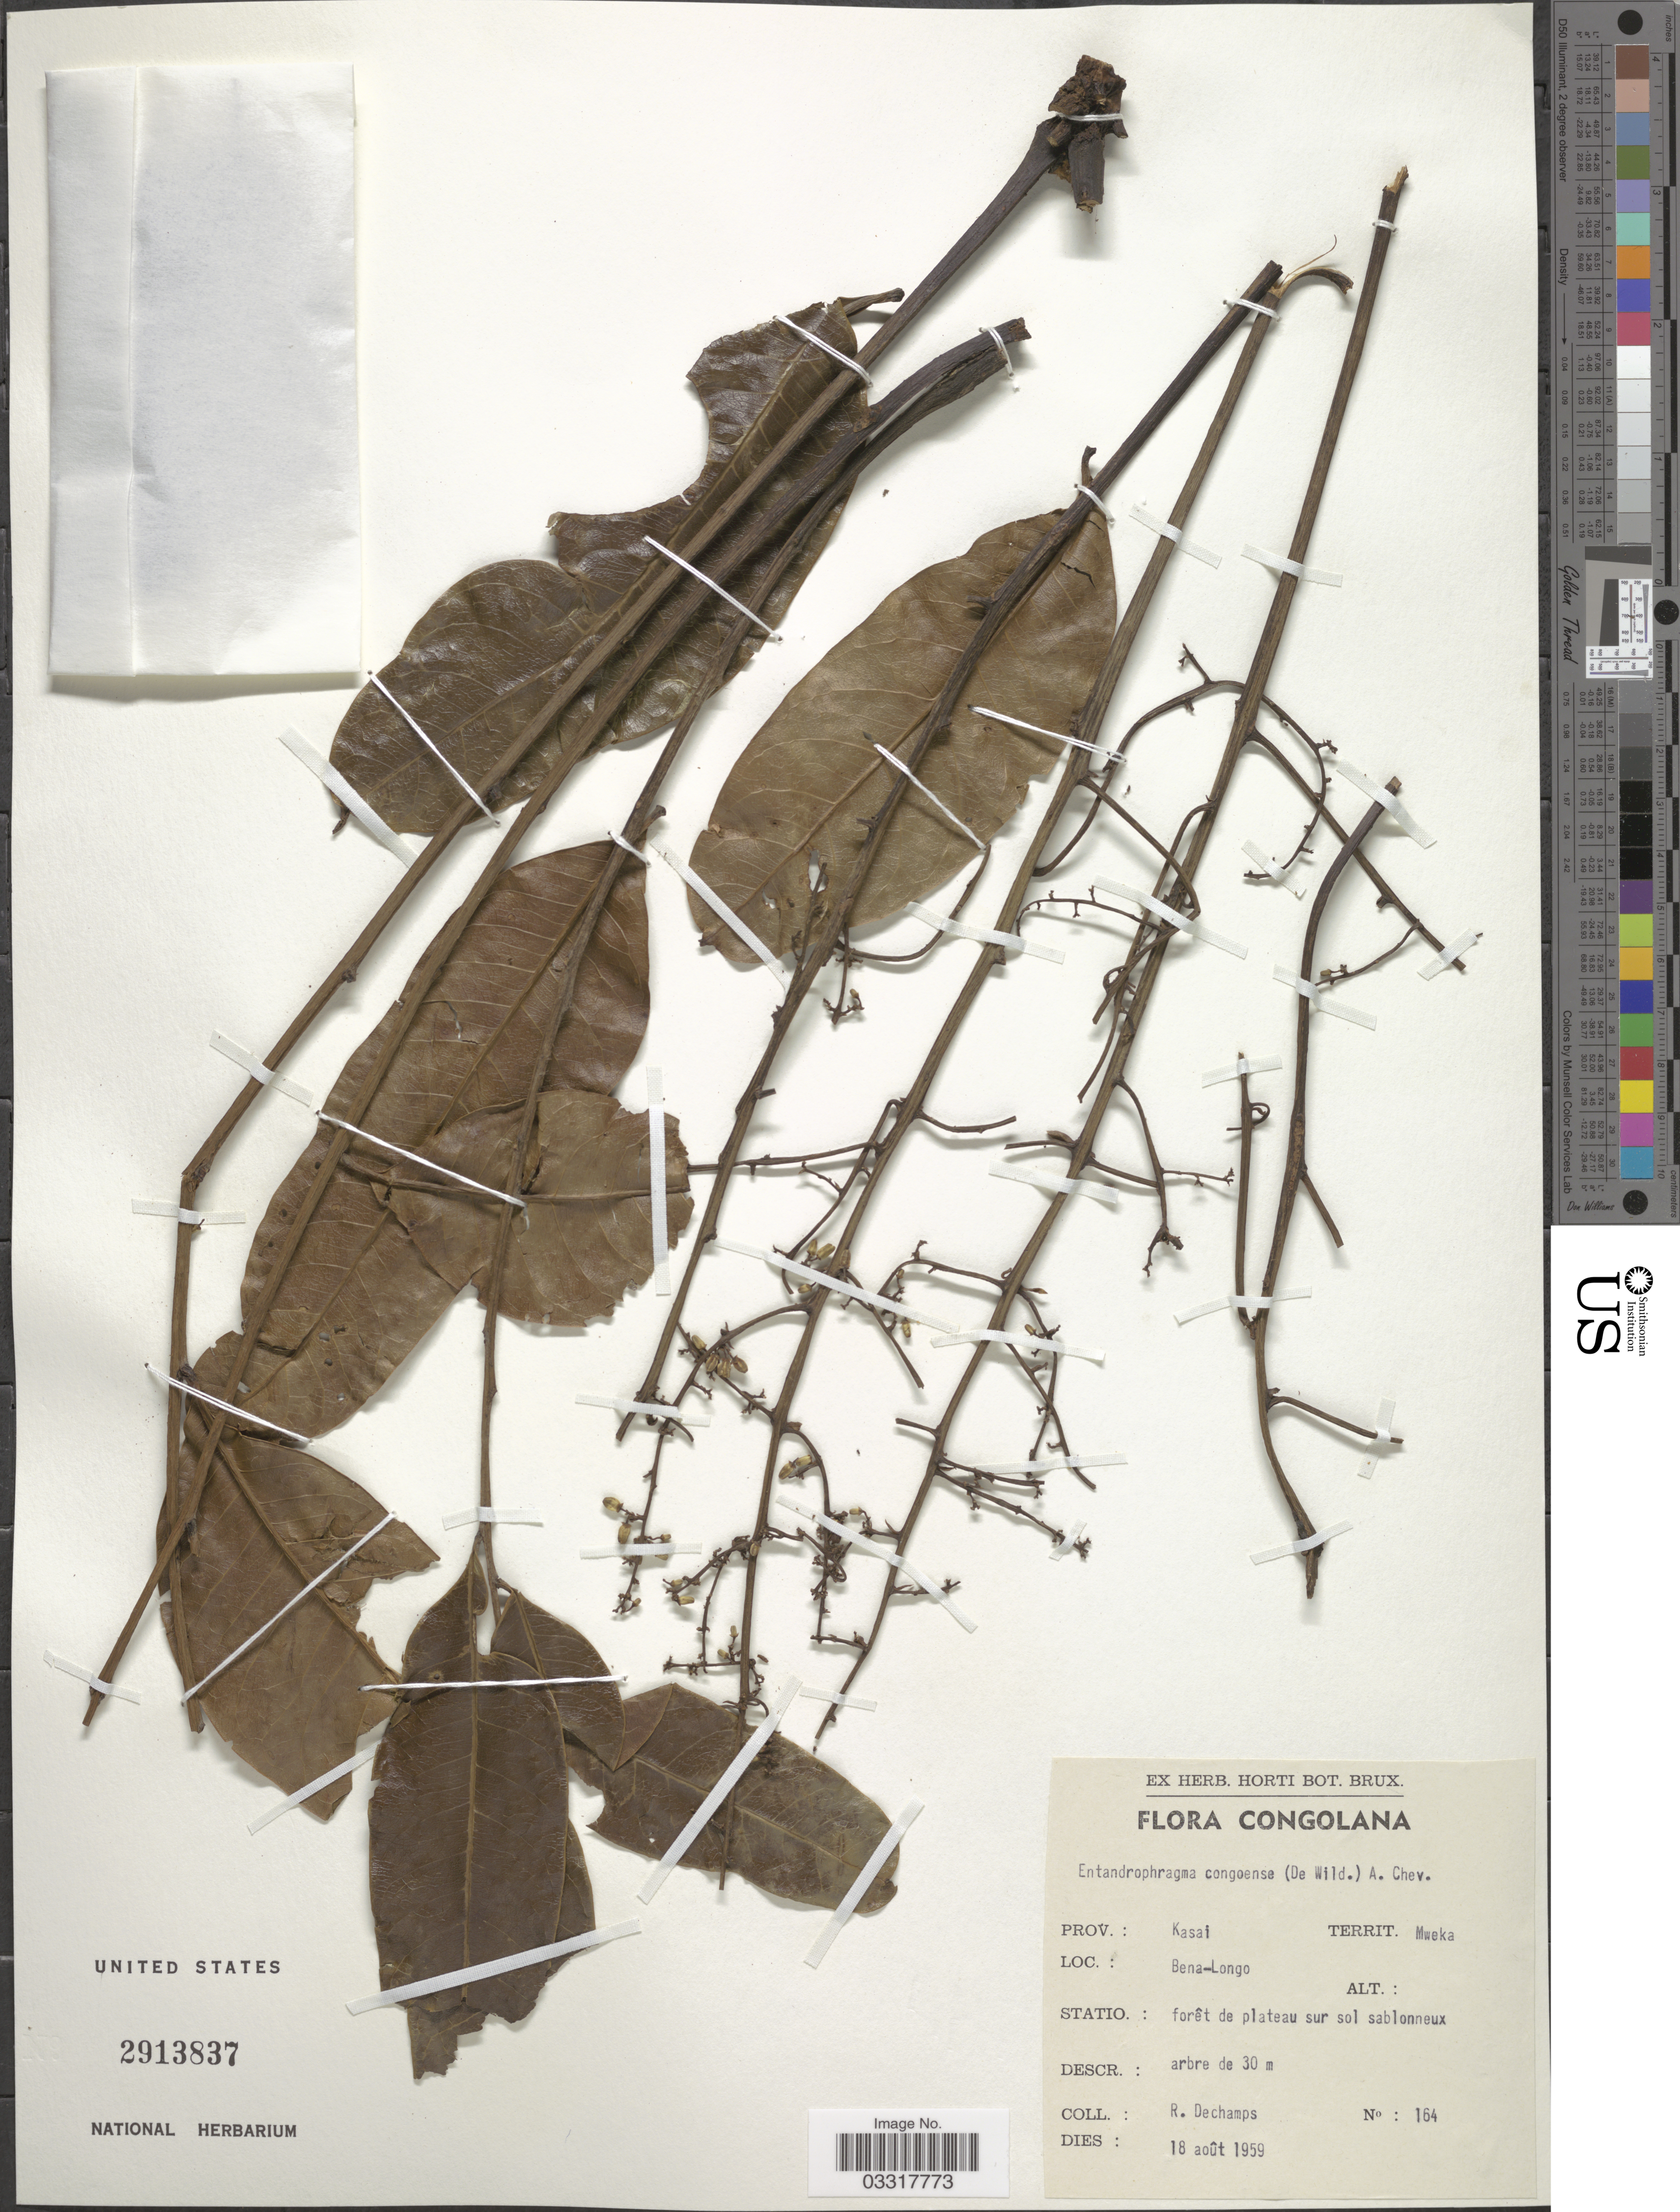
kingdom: Plantae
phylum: Tracheophyta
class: Magnoliopsida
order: Sapindales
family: Meliaceae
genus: Entandrophragma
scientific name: Entandrophragma congoense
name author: (Pierre ex De Wild.) A. Chev.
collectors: R. DeChamps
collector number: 164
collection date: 1959-08-18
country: Congo, Democratic Republic of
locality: Congolana. Prov.: Kasai, Territ. Mweka, Bena-Longo.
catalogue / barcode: US 2913837